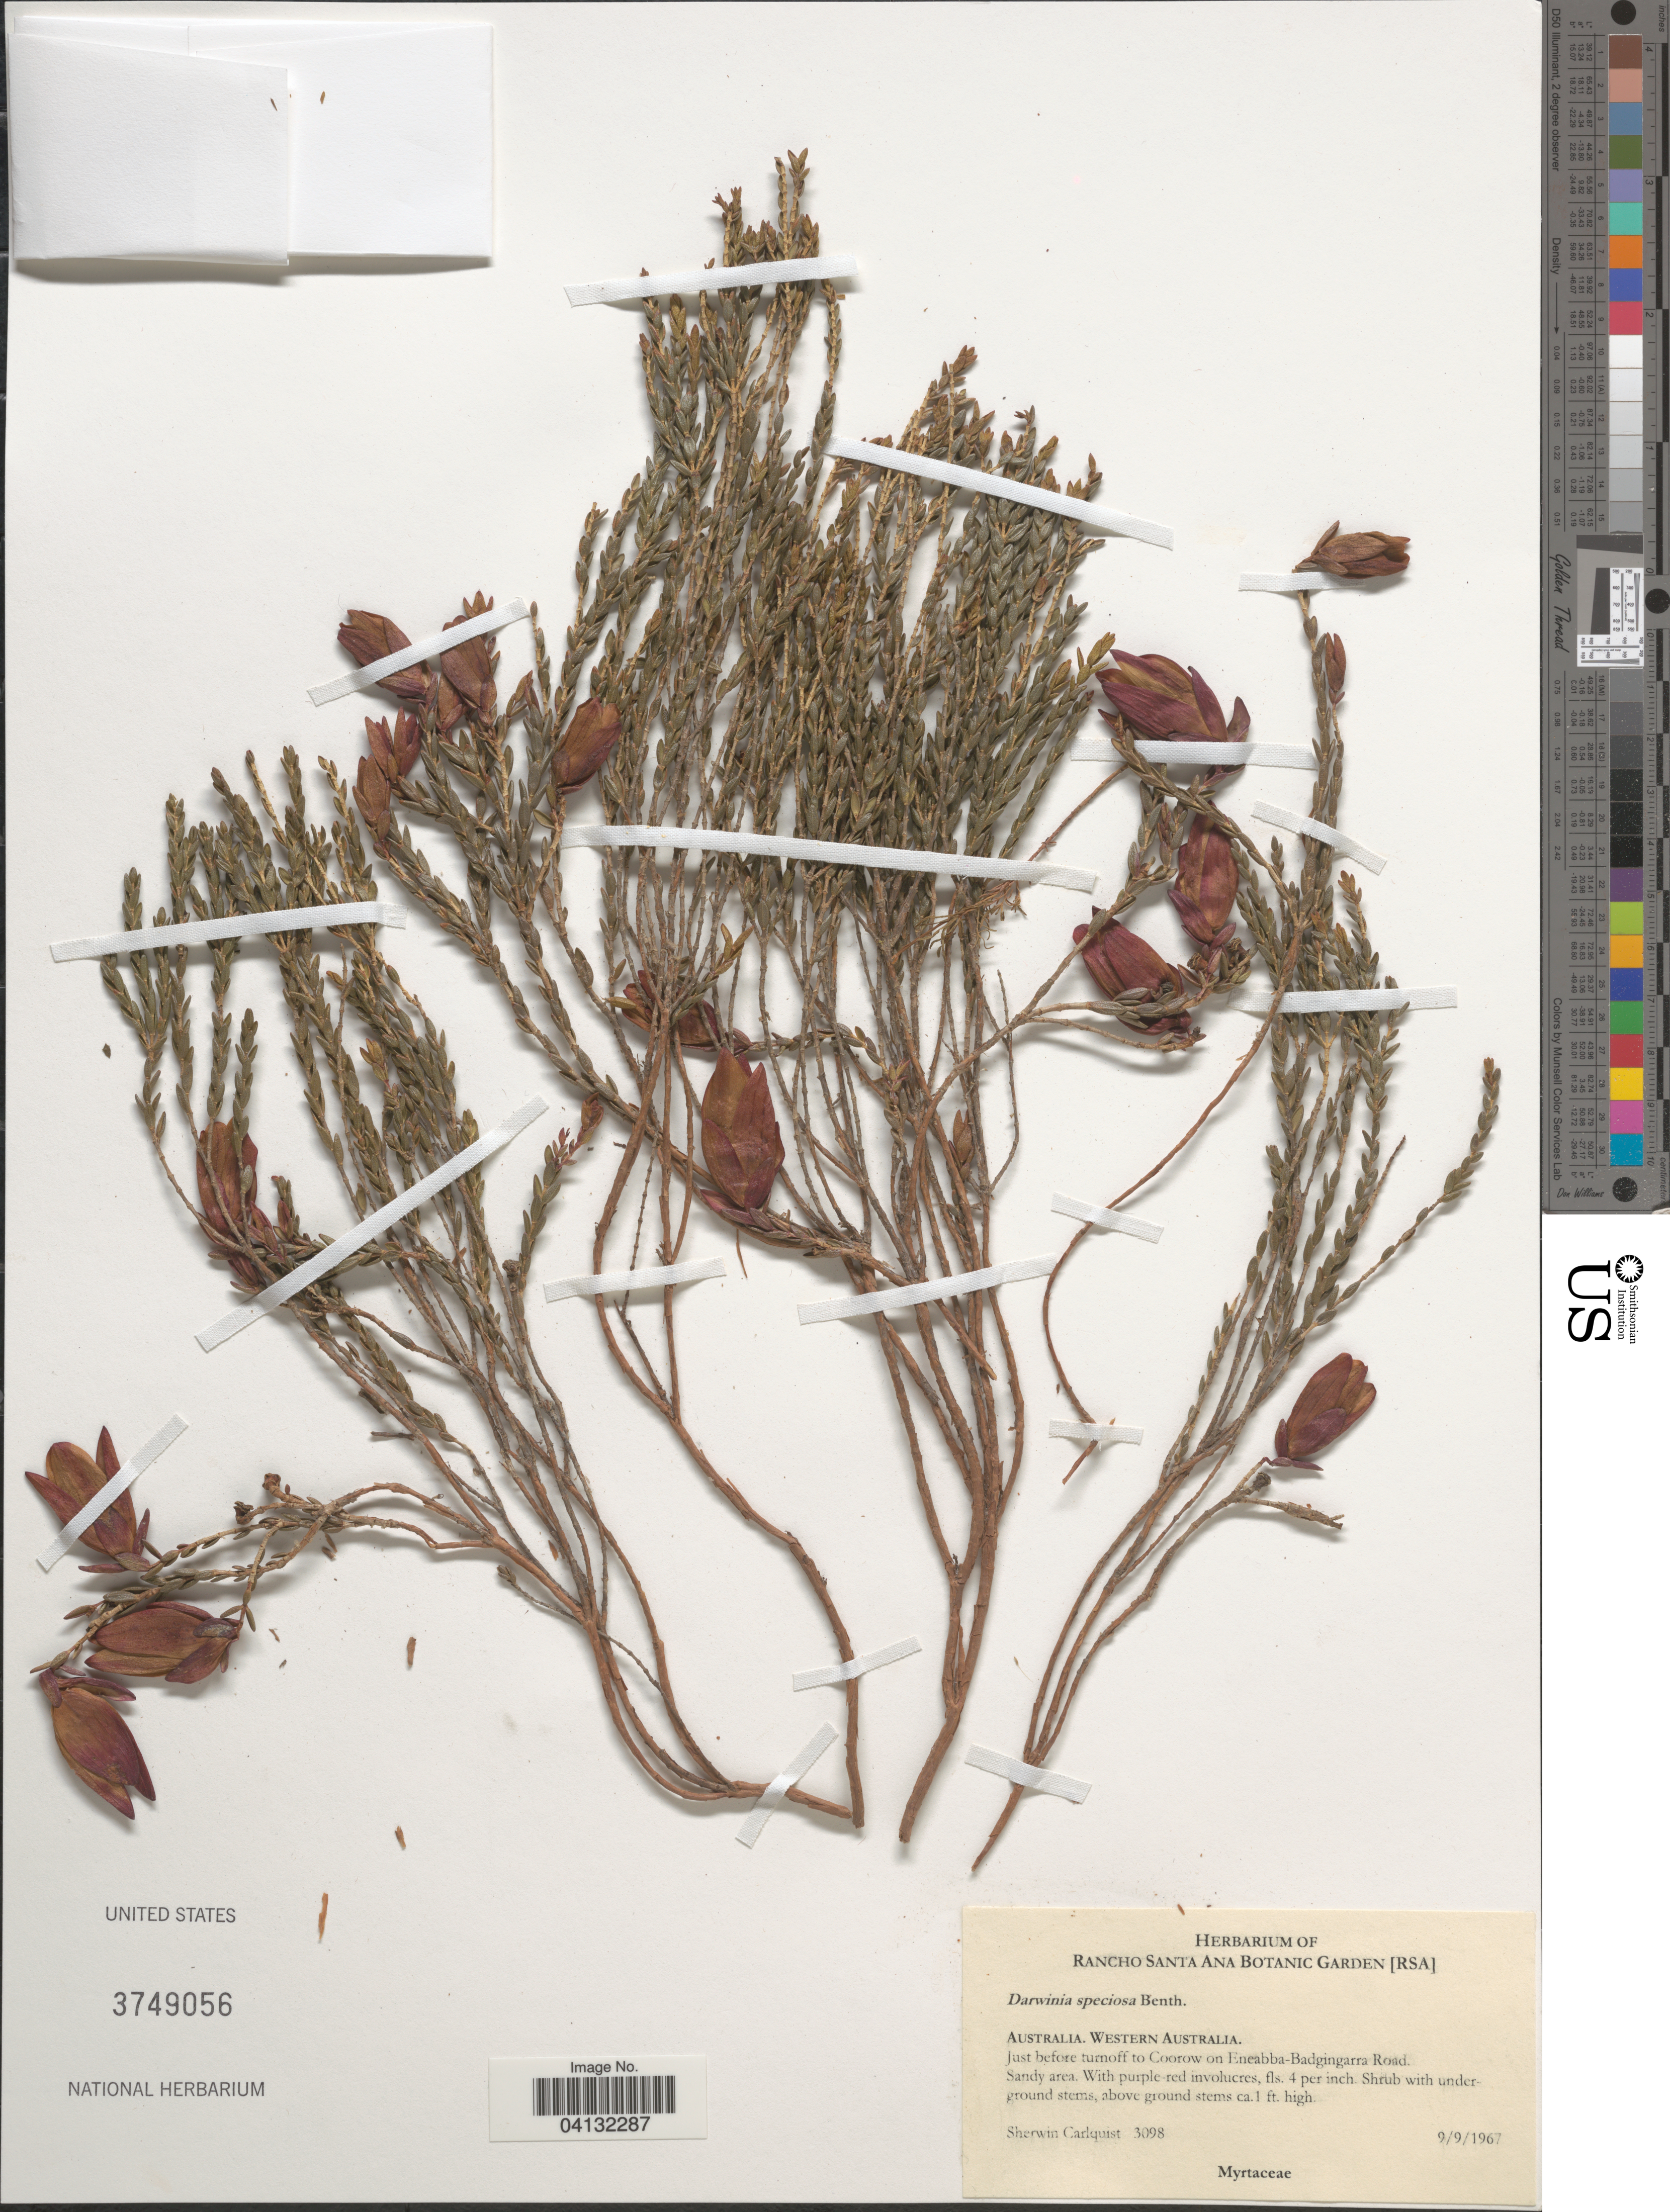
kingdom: Plantae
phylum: Tracheophyta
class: Magnoliopsida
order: Myrtales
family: Myrtaceae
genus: Darwinia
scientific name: Darwinia speciosa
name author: Benth.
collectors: S. Carlquist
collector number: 3098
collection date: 1967-09-09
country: Australia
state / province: Western Australia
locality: Just before turnoff to Coorow on Eneabba-Badgingarra Road.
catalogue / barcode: US 3749056